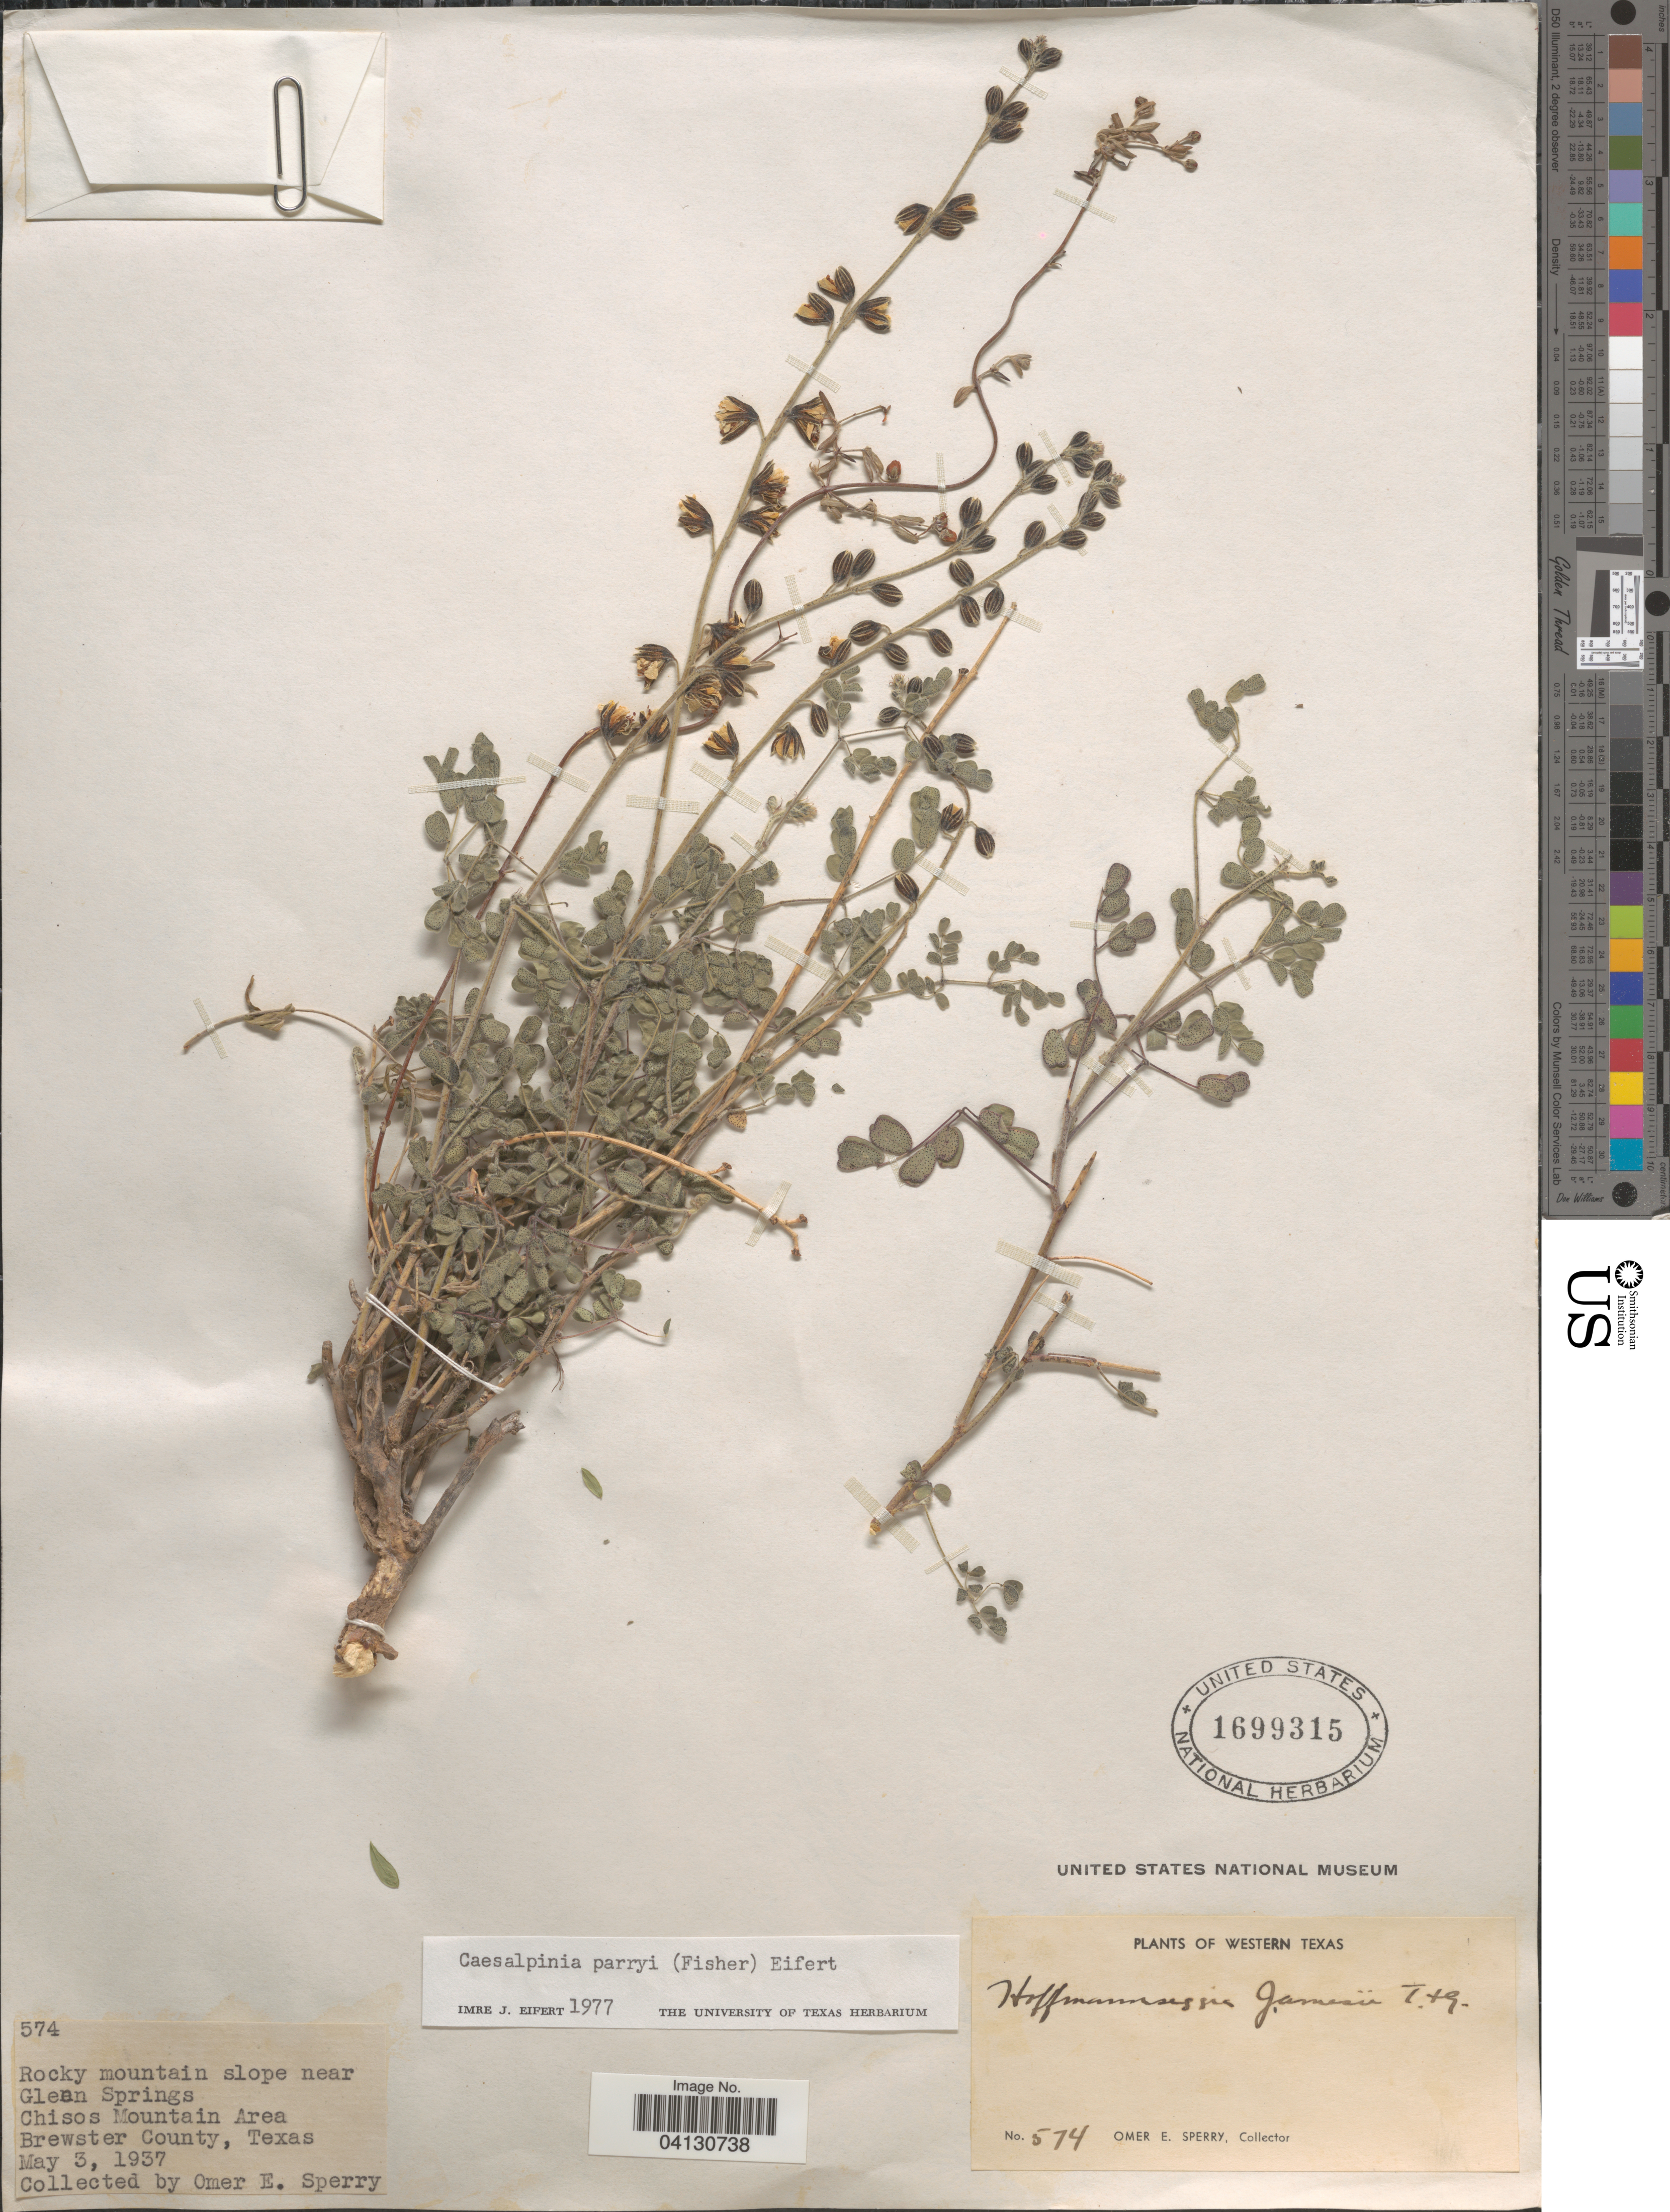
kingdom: Plantae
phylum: Tracheophyta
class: Magnoliopsida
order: Fabales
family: Fabaceae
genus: Pomaria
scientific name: Pomaria melanosticta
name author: S. Schauer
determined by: Strong, Mark T., (BOT), Smithsonian Institution - National Museum of Natural History (UNITED STATES)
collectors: O. E. Sperry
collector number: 574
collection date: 1937-05-03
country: United States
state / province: Texas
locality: Western Texas. Rocky mountain slope near Glen Springs. Chisos Mountain Area. Brewster County.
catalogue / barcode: US 1699315